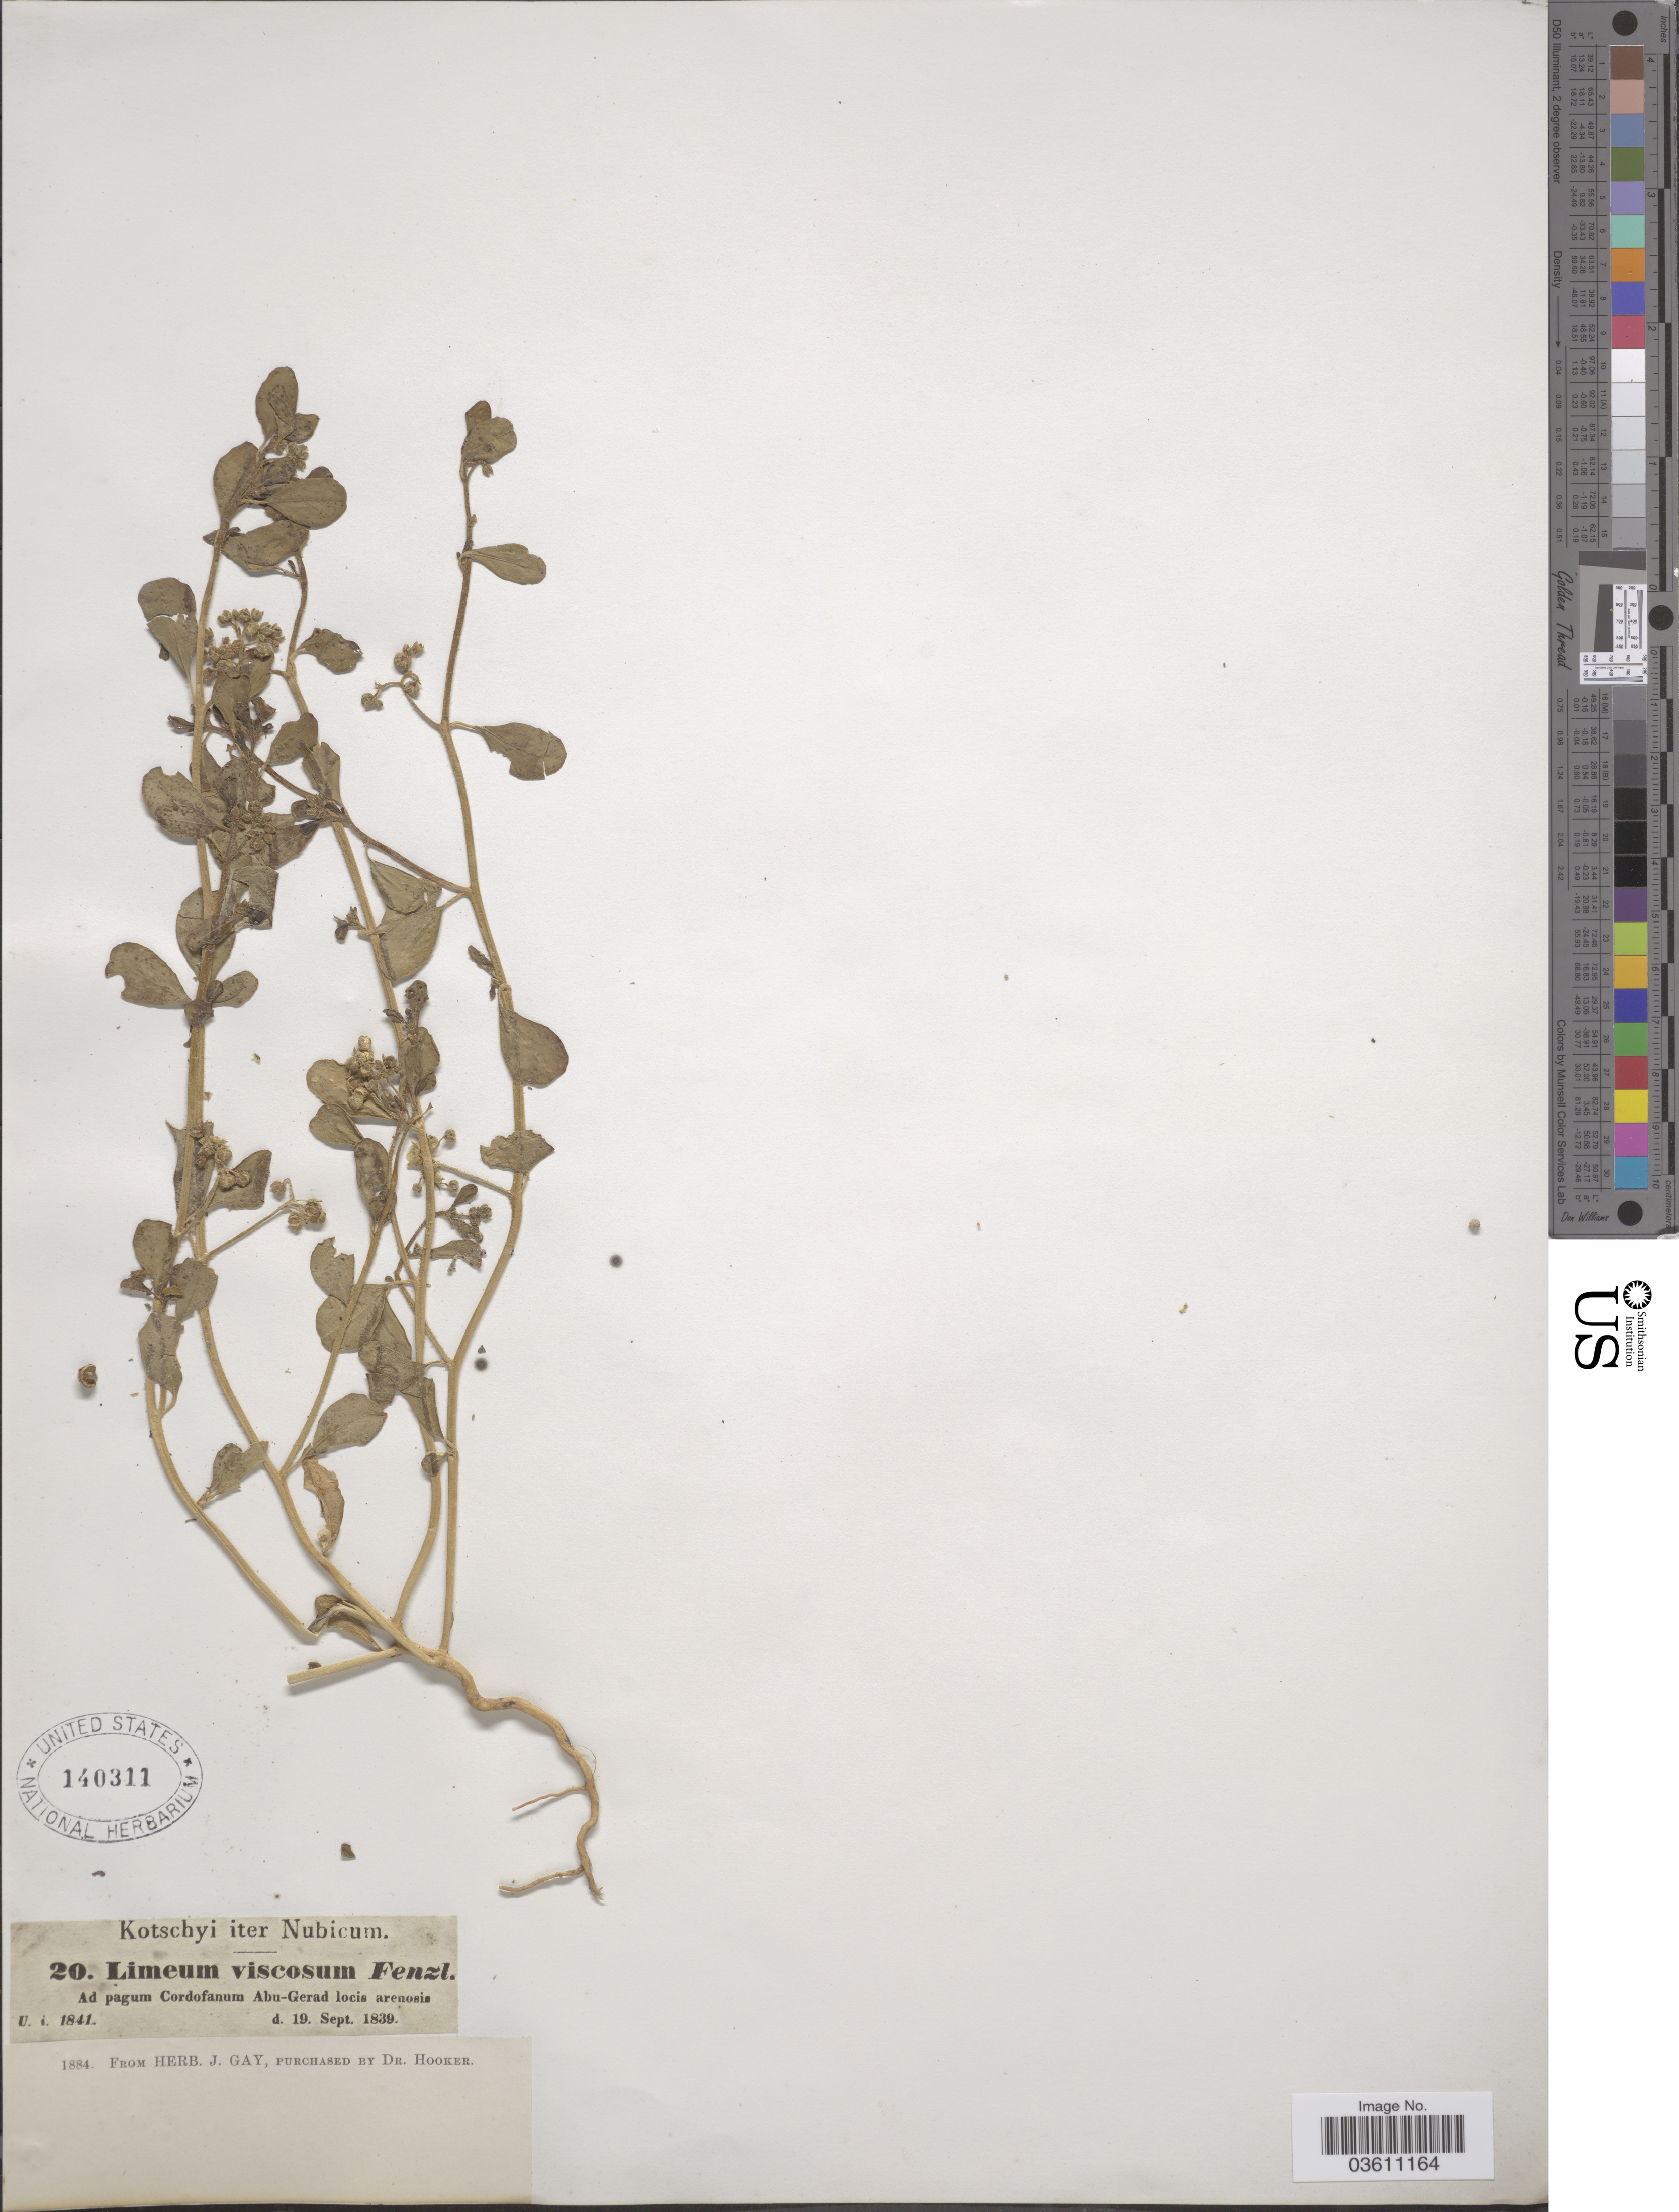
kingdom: Plantae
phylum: Tracheophyta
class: Magnoliopsida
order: Caryophyllales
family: Limeaceae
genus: Limeum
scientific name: Limeum viscosum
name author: Fenzl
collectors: Kotschy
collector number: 20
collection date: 1839-09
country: Sudan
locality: Nubicum. Ad pagum Cordofanum Abu-Gerad locis arenosis.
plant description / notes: A duplicate of this collection at WAG is annotaed as an isosyntype of Limeum viscosum var. kotschii Moq. but I cannot find any publication of that name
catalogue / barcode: US 140311